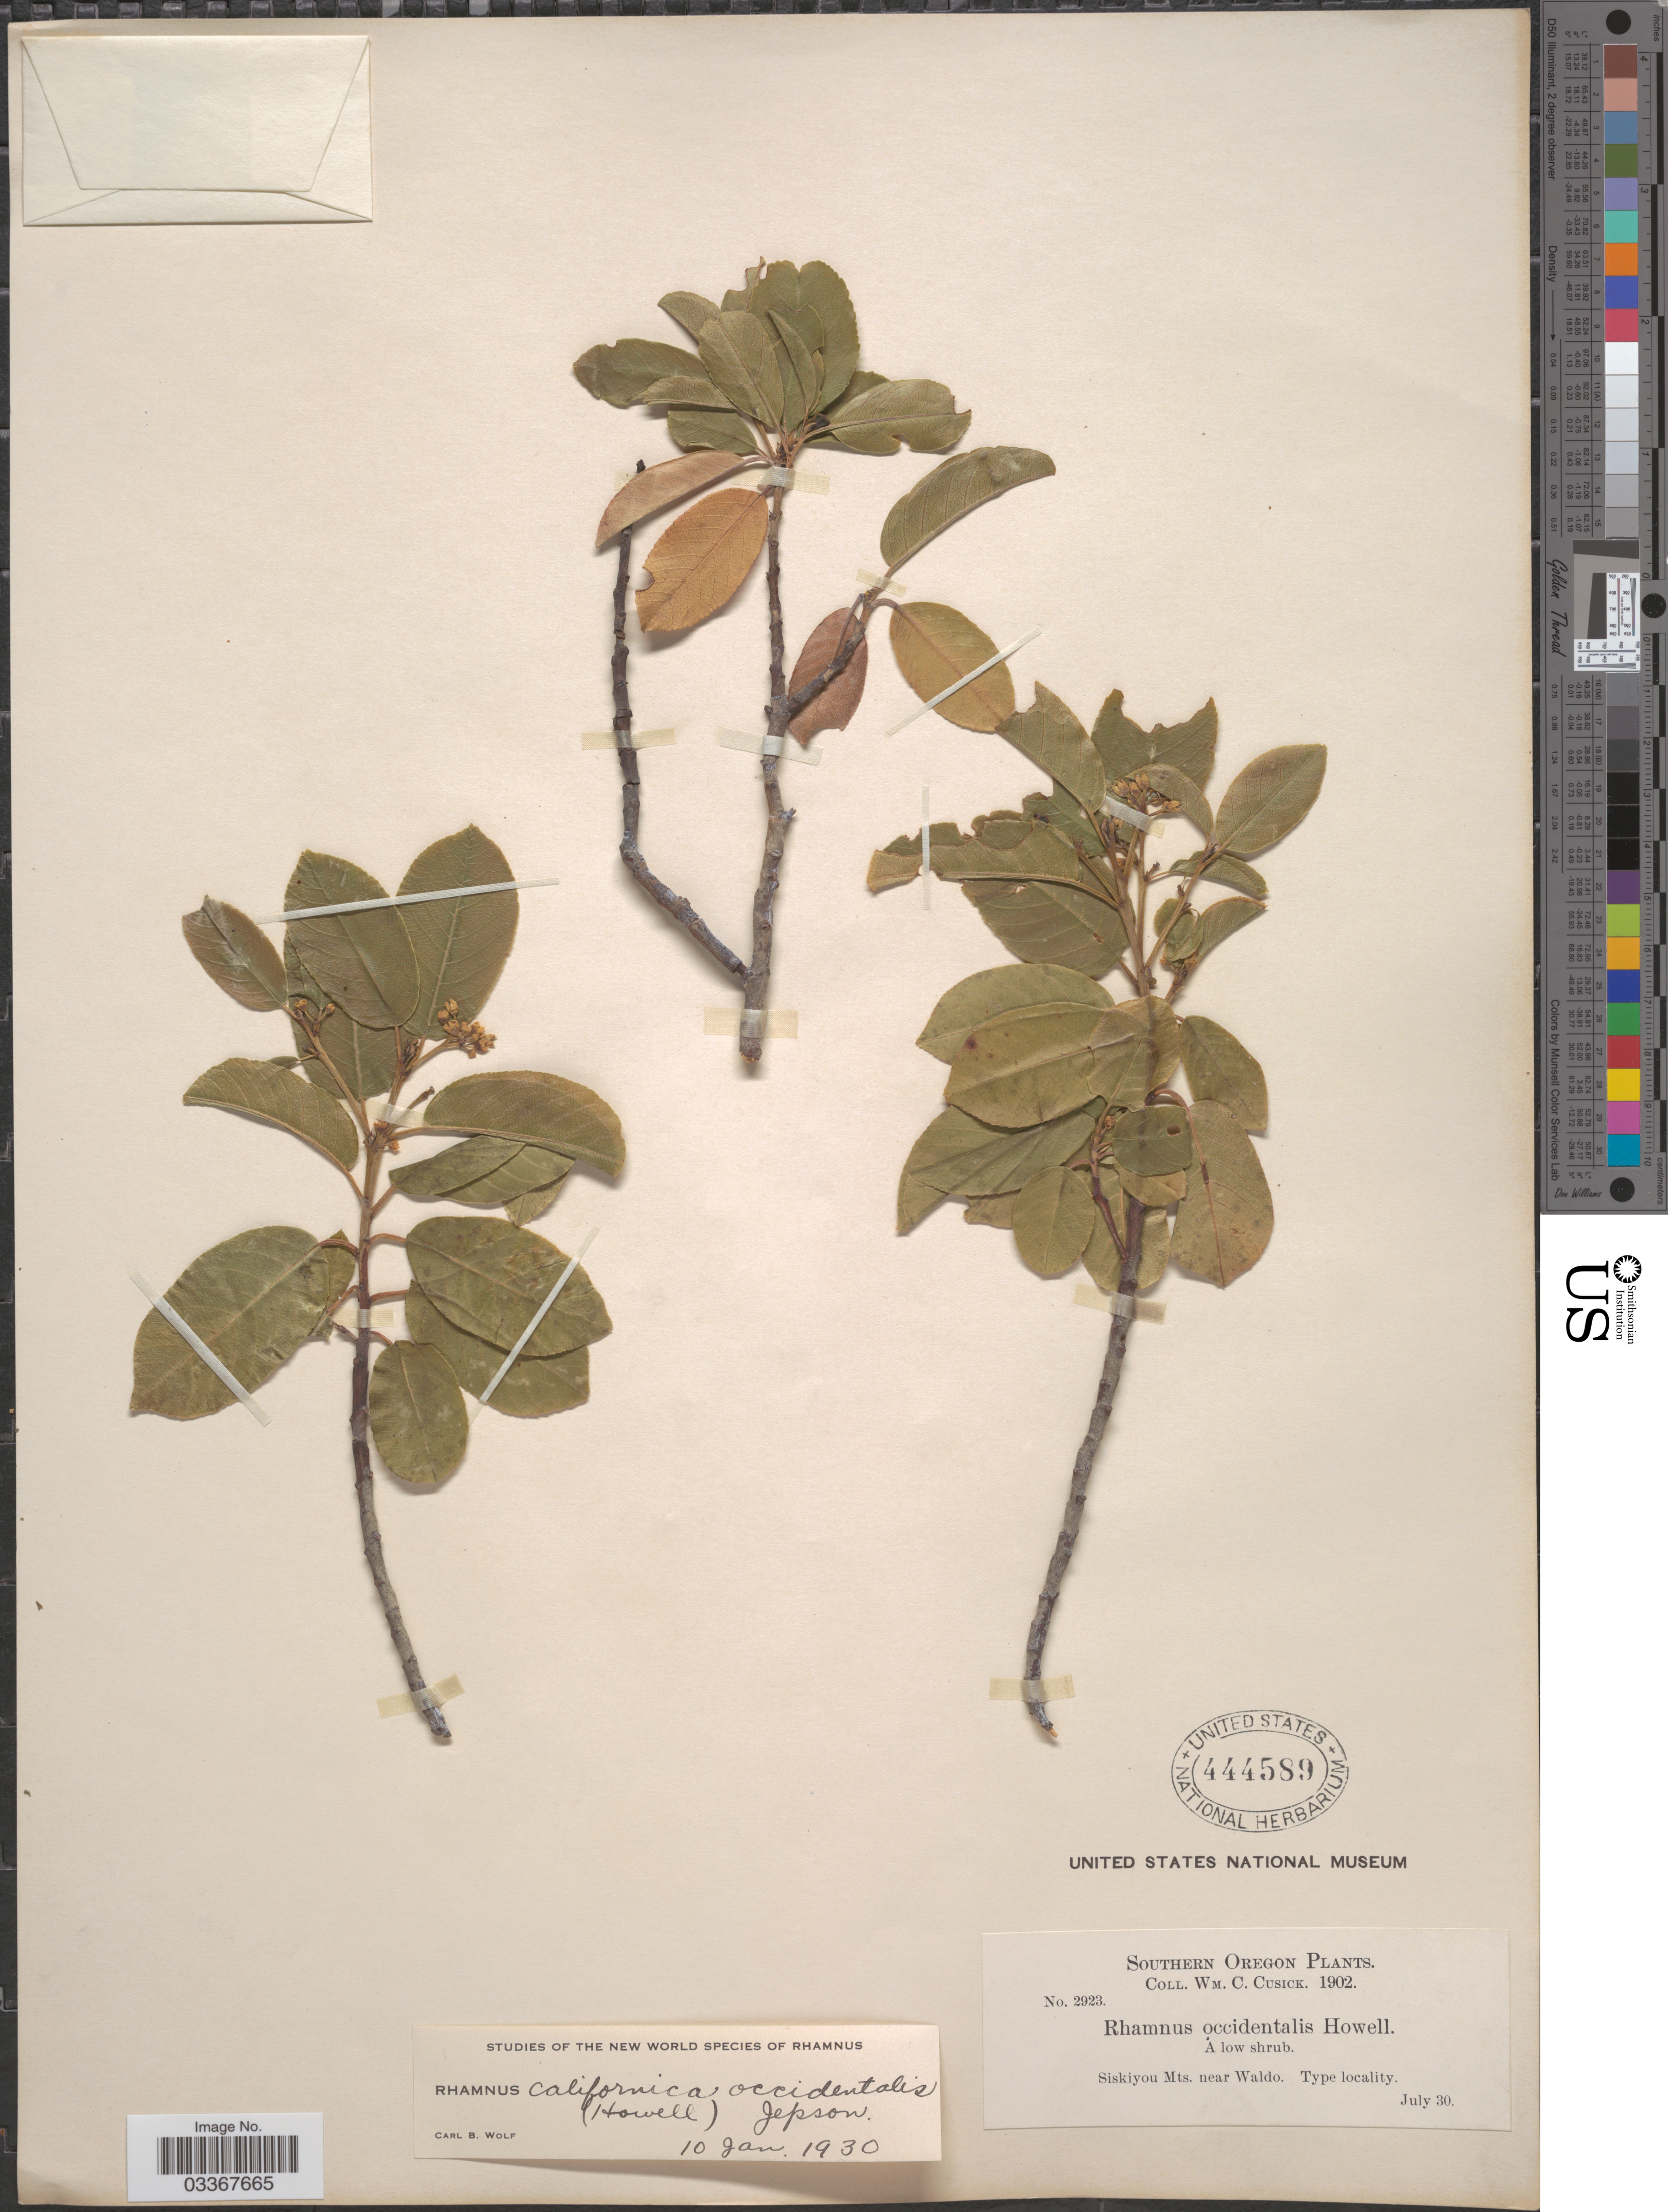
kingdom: Plantae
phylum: Tracheophyta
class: Magnoliopsida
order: Rosales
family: Rhamnaceae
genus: Frangula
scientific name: Frangula californica subsp. occidentalis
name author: (Howell) Kartesz & Gandhi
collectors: W. C. Cusick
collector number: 2923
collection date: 1902-07-30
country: United States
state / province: Oregon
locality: Southern Oregon, Siskiyou Mts. near Waldo.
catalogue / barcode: US 444589